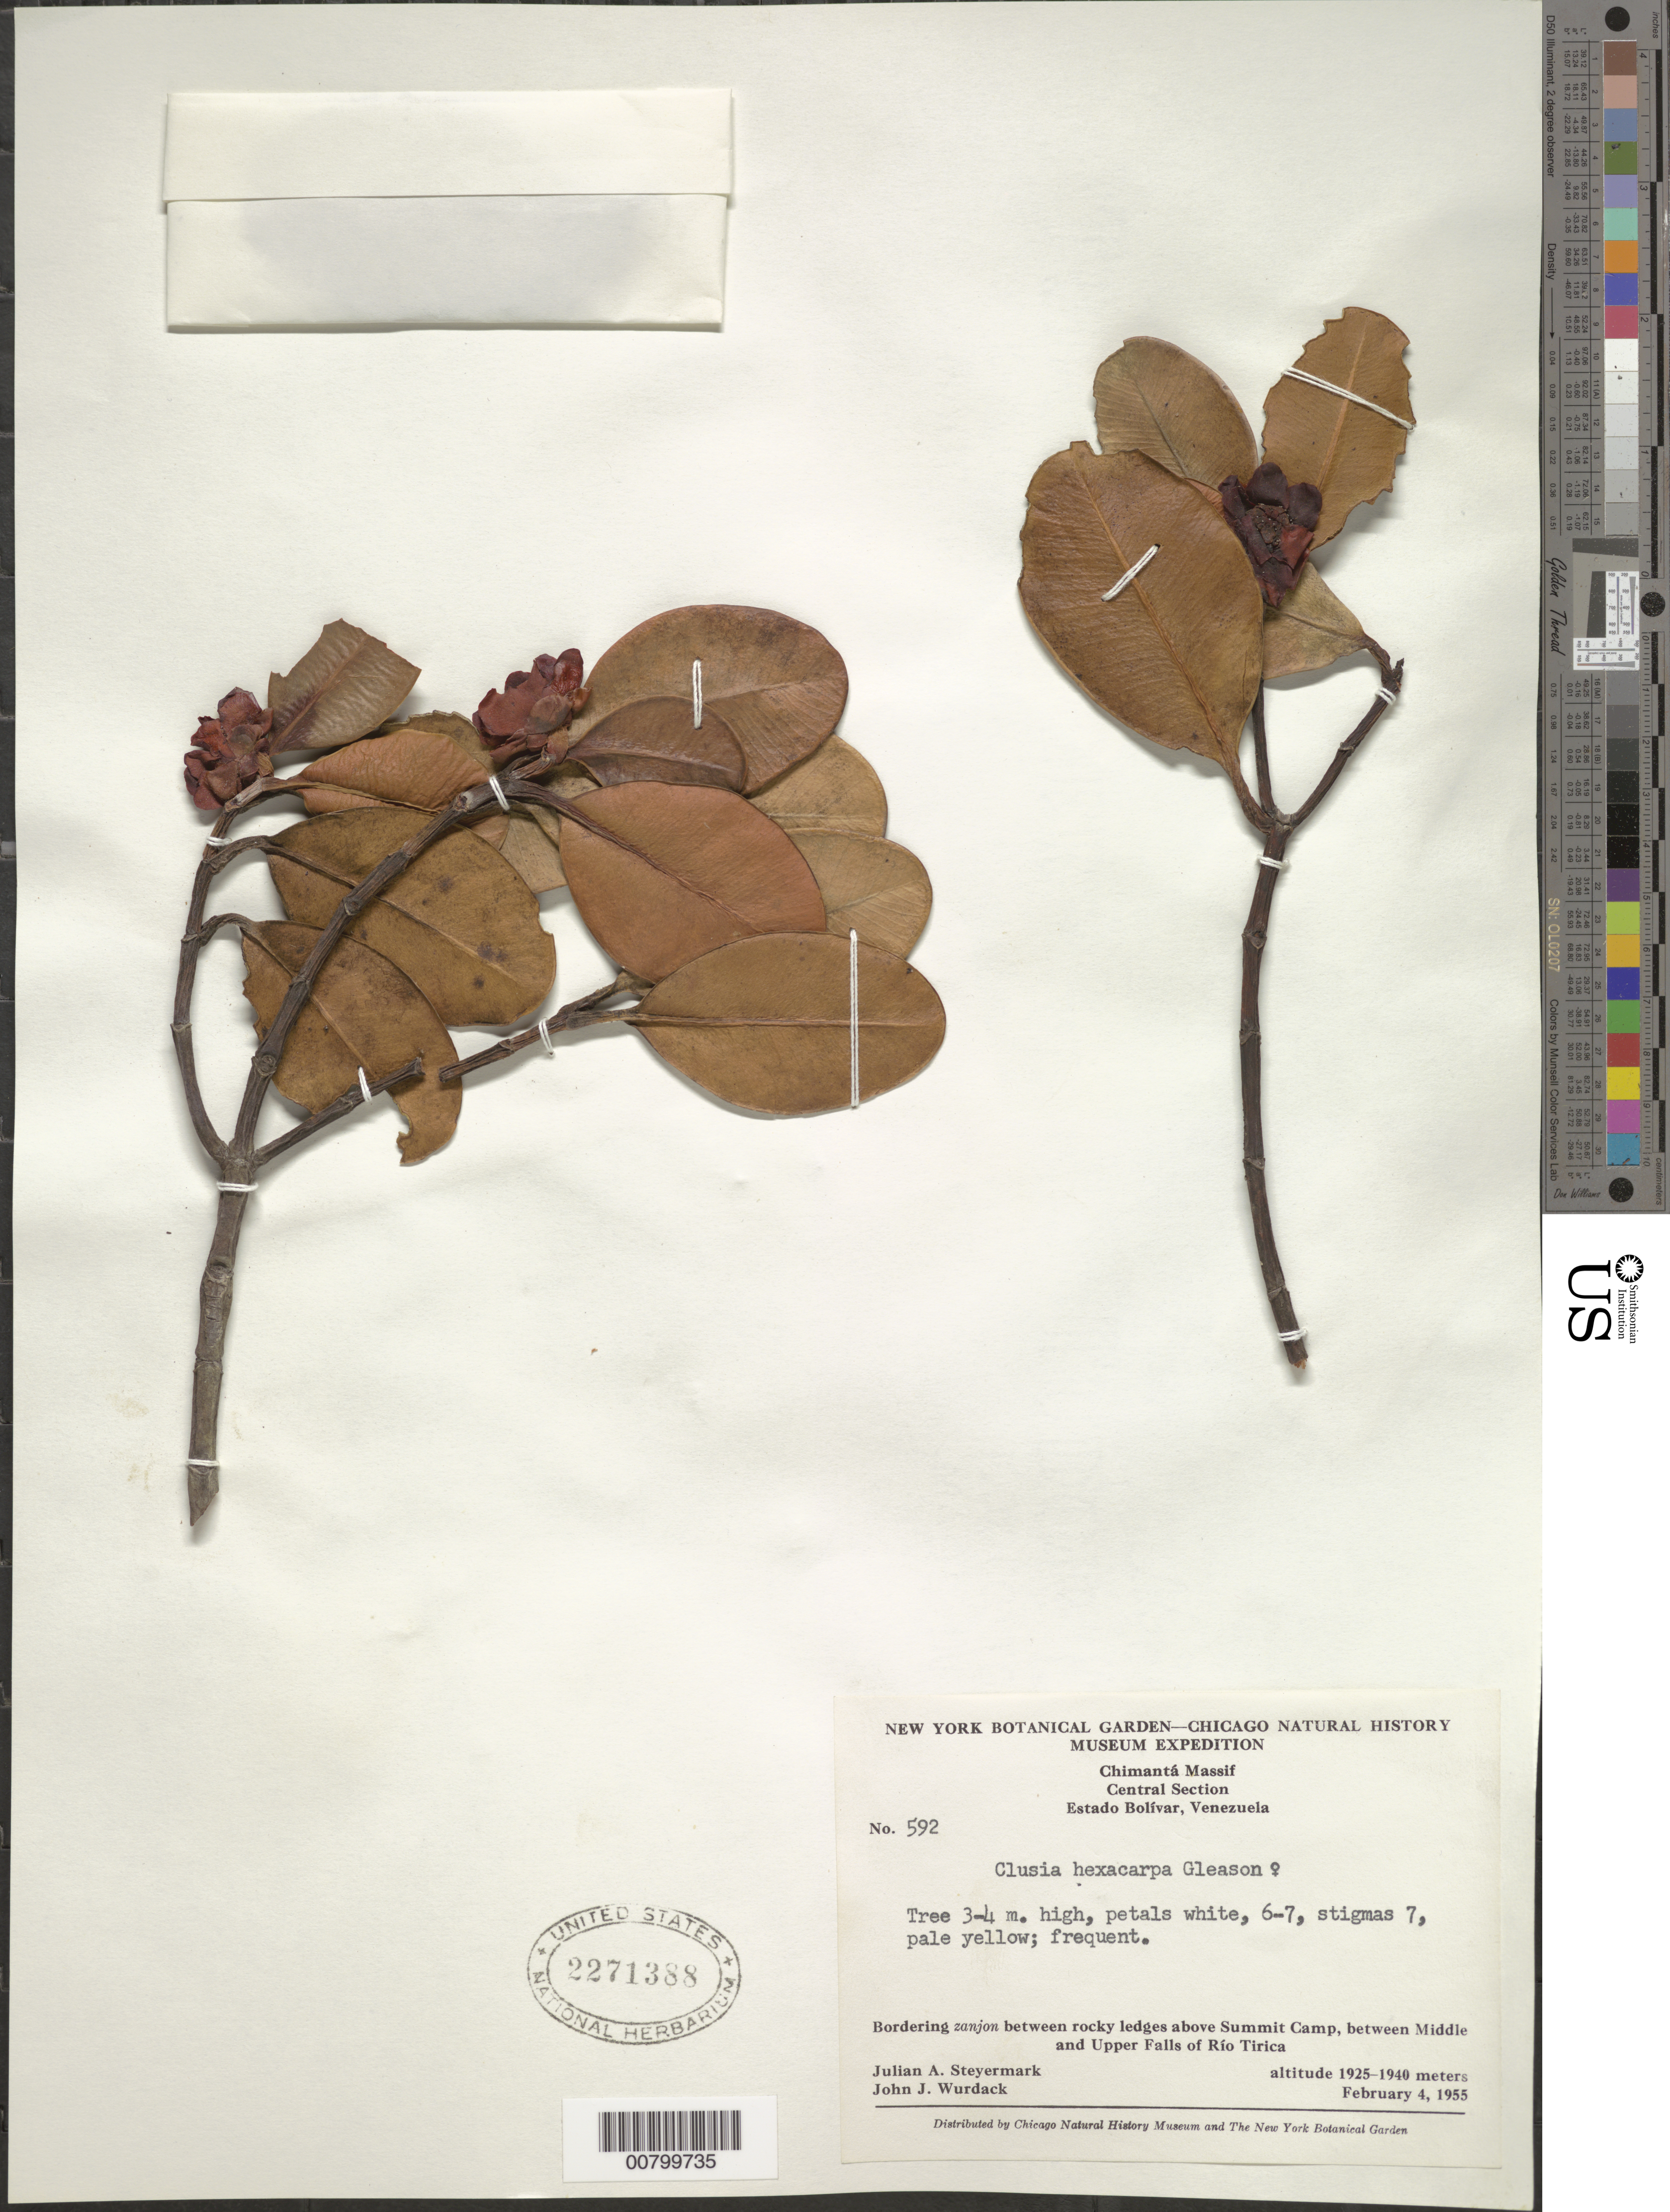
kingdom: Plantae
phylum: Tracheophyta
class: Magnoliopsida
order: Malpighiales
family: Clusiaceae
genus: Clusia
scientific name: Clusia hexacarpa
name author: Gleason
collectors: J. Steyermark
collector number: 55 592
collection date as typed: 4-Feb-55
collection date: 1955-02-04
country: Venezuela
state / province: Bolívar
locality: Chimantà Massif, Central Section, between MIddle and Upper Falls of Rìo Tirica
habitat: Bordering zanjon between rocky ledges above summit camp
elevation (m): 1925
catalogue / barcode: US 2271388